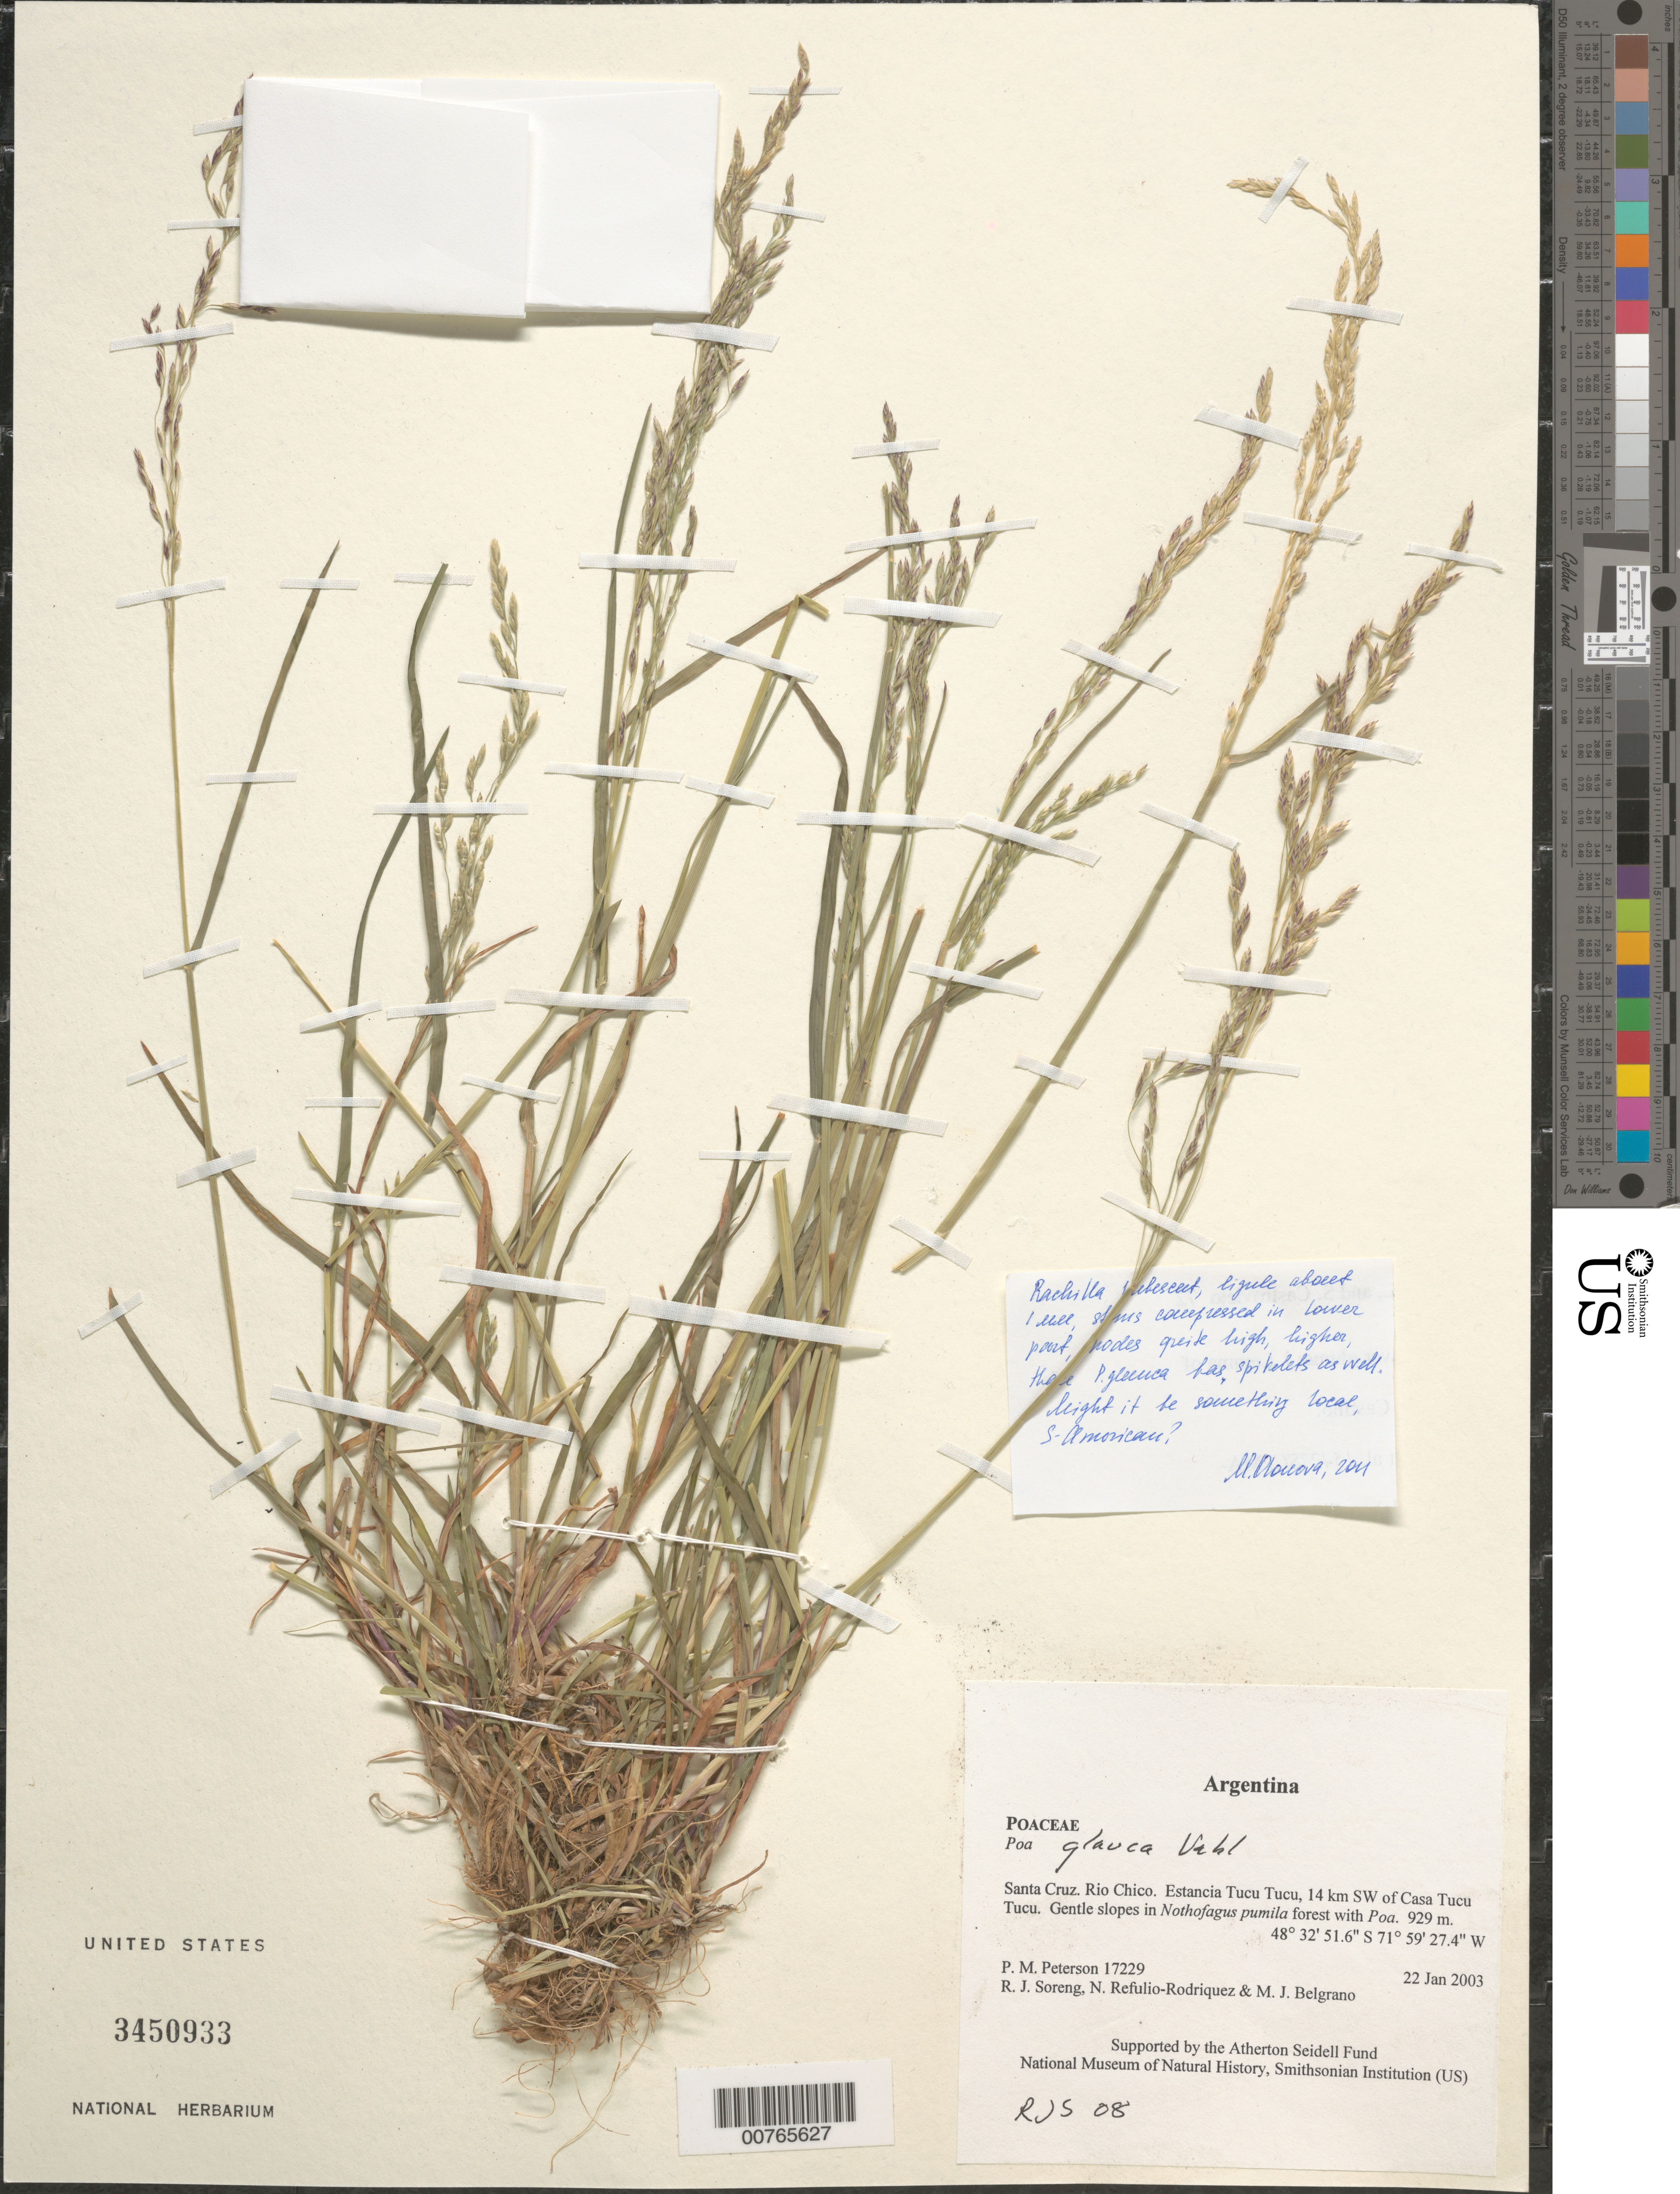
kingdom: Plantae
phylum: Tracheophyta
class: Liliopsida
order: Poales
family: Poaceae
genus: Poa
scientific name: Poa glauca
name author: Vahl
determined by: Soreng, Robert J., Research Associate (BOT), Smithsonian Institution - National Museum of Natural History (UNITED STATES)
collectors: P. M. Peterson, R. J. Soreng, N. Refulio-Rodríguez & M. Belgrano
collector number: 17229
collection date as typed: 22 Jan 2003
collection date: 2003-01-22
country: Argentina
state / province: Santa Cruz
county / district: Rio Chico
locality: Estancia Tucu Tucu, 14 km SW of Casa Tucu Tucu. Gentle slopes in Nothofagus pumila forest with Poa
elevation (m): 929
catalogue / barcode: US 3450933